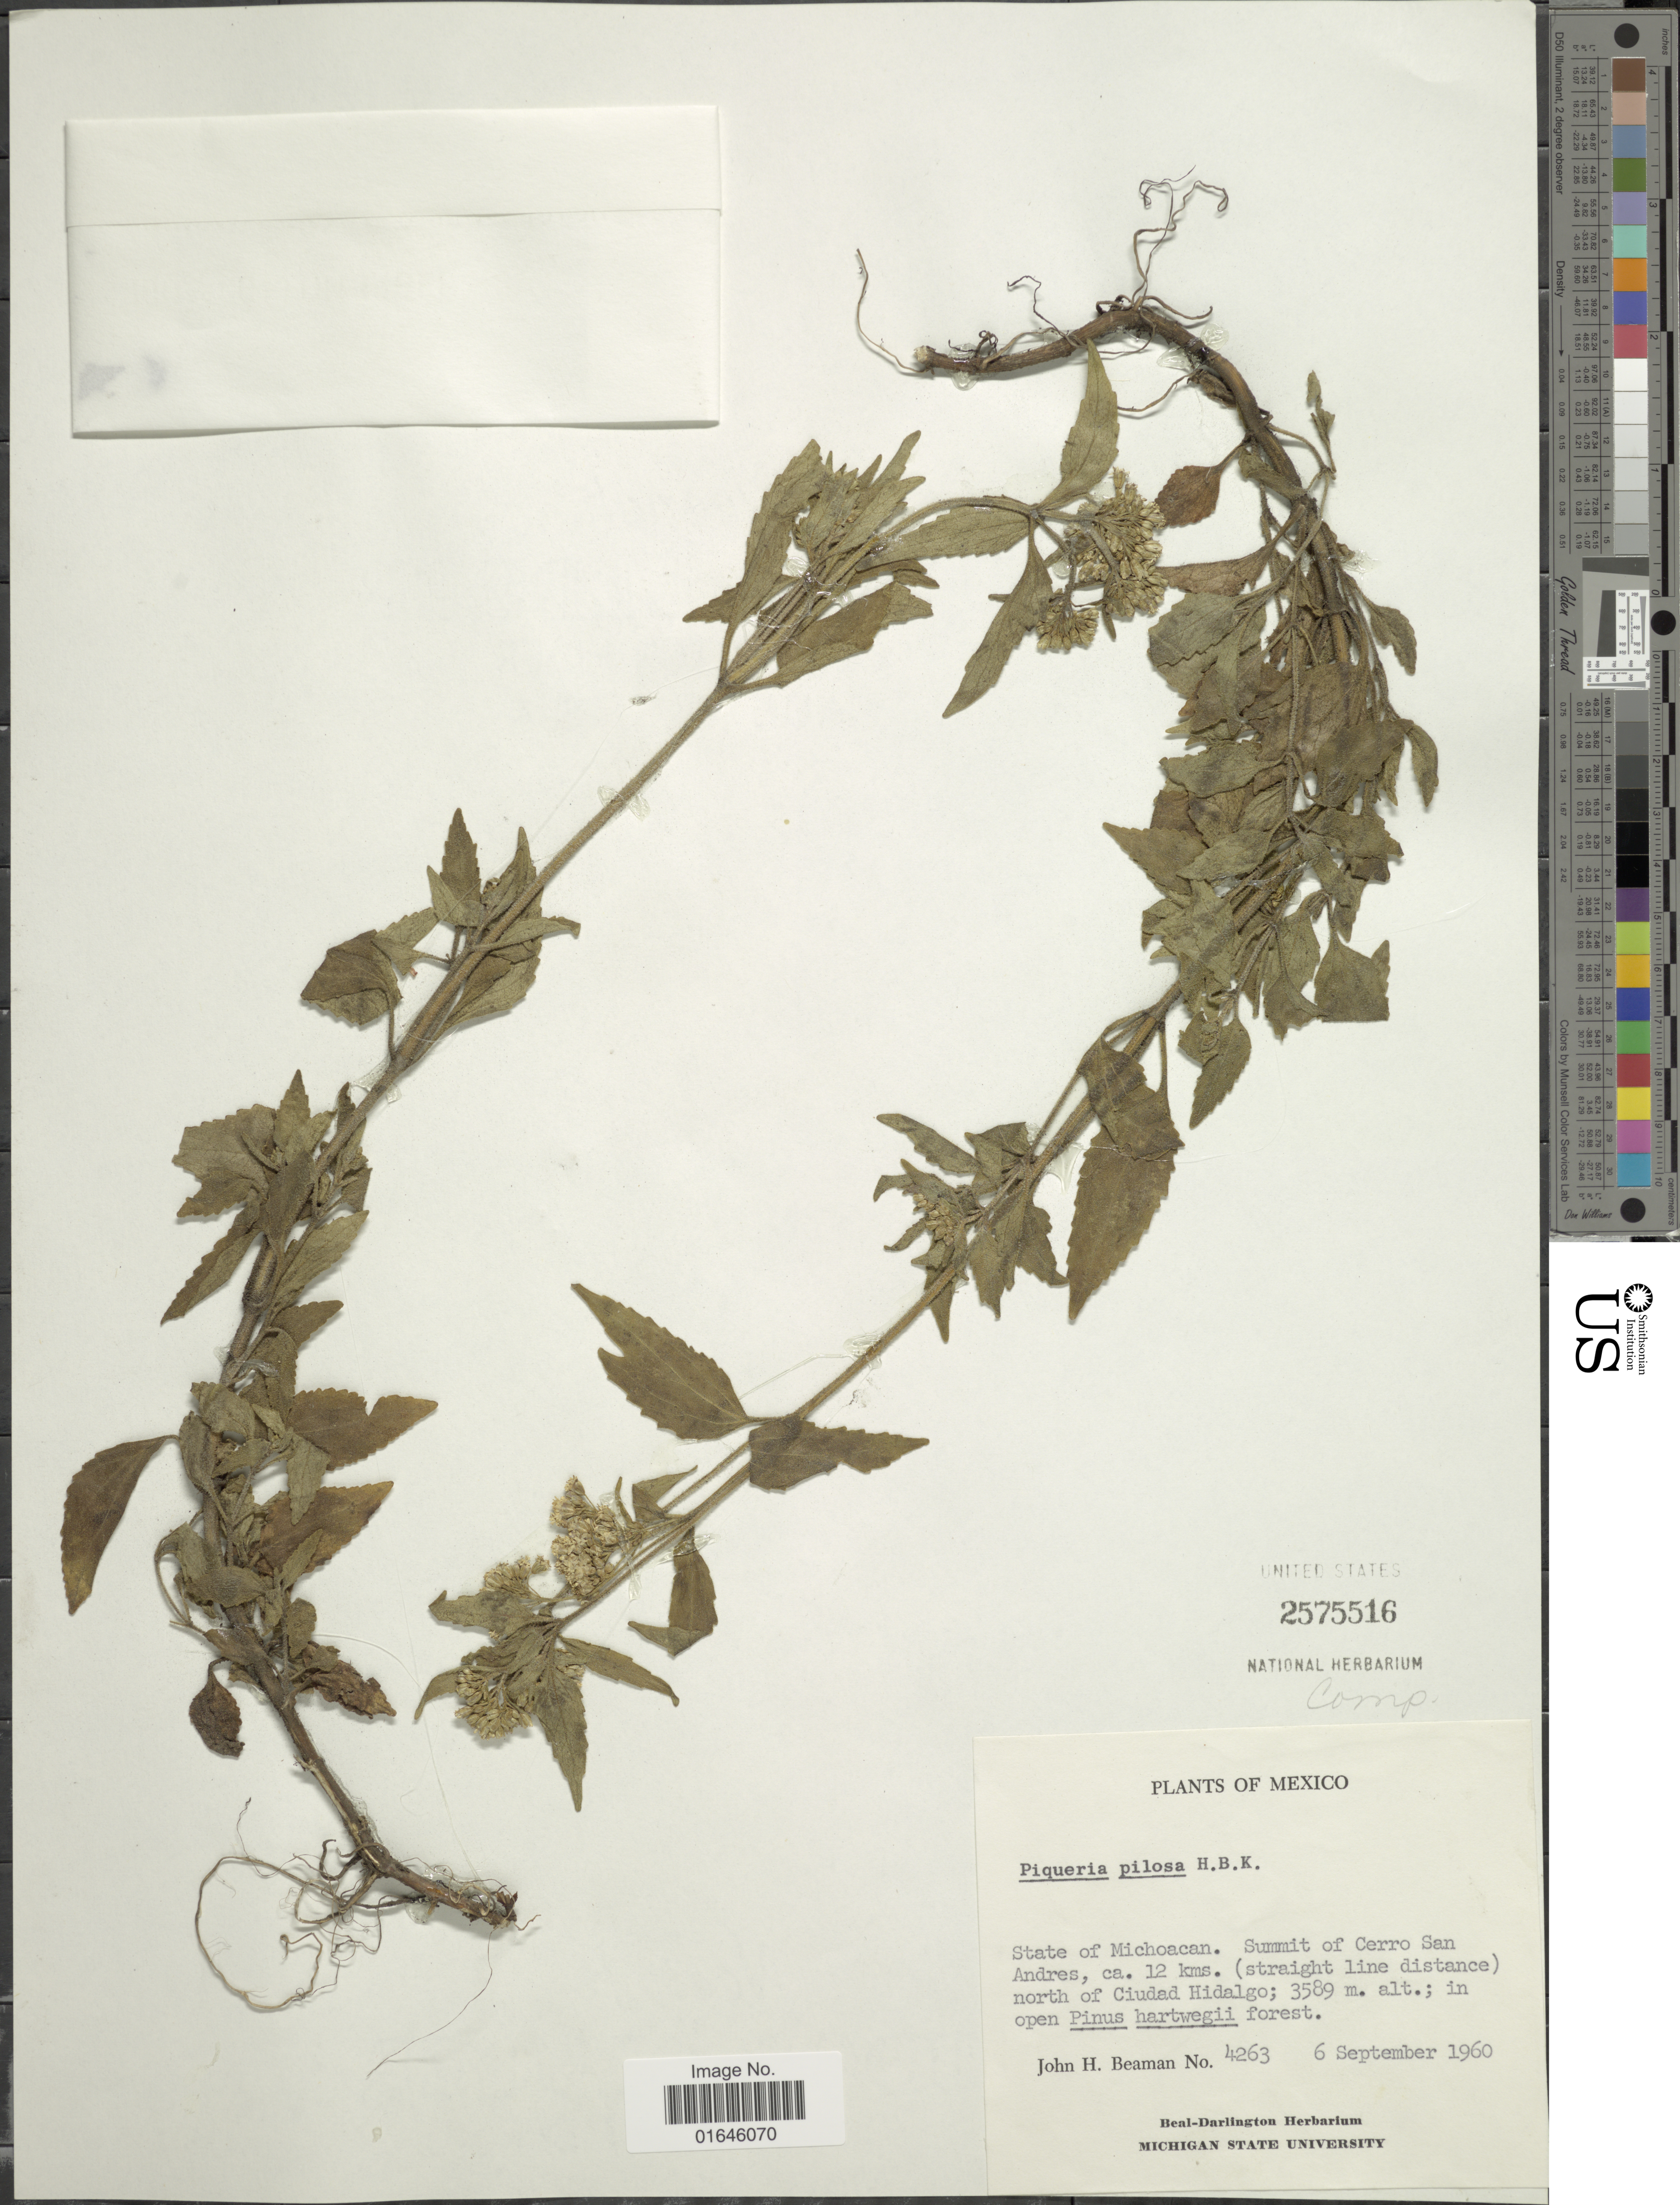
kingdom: Plantae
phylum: Tracheophyta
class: Magnoliopsida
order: Asterales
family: Asteraceae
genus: Piqueria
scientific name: Piqueria pilosa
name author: Kunth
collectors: J. H. Beaman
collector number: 4263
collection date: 1960-09-06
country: Mexico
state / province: Michoacán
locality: Summit of Cerro San Andres, ca. 12 kms. (straight line distance), north of Ciudad Hidalgo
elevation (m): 3589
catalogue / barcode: US 2575516